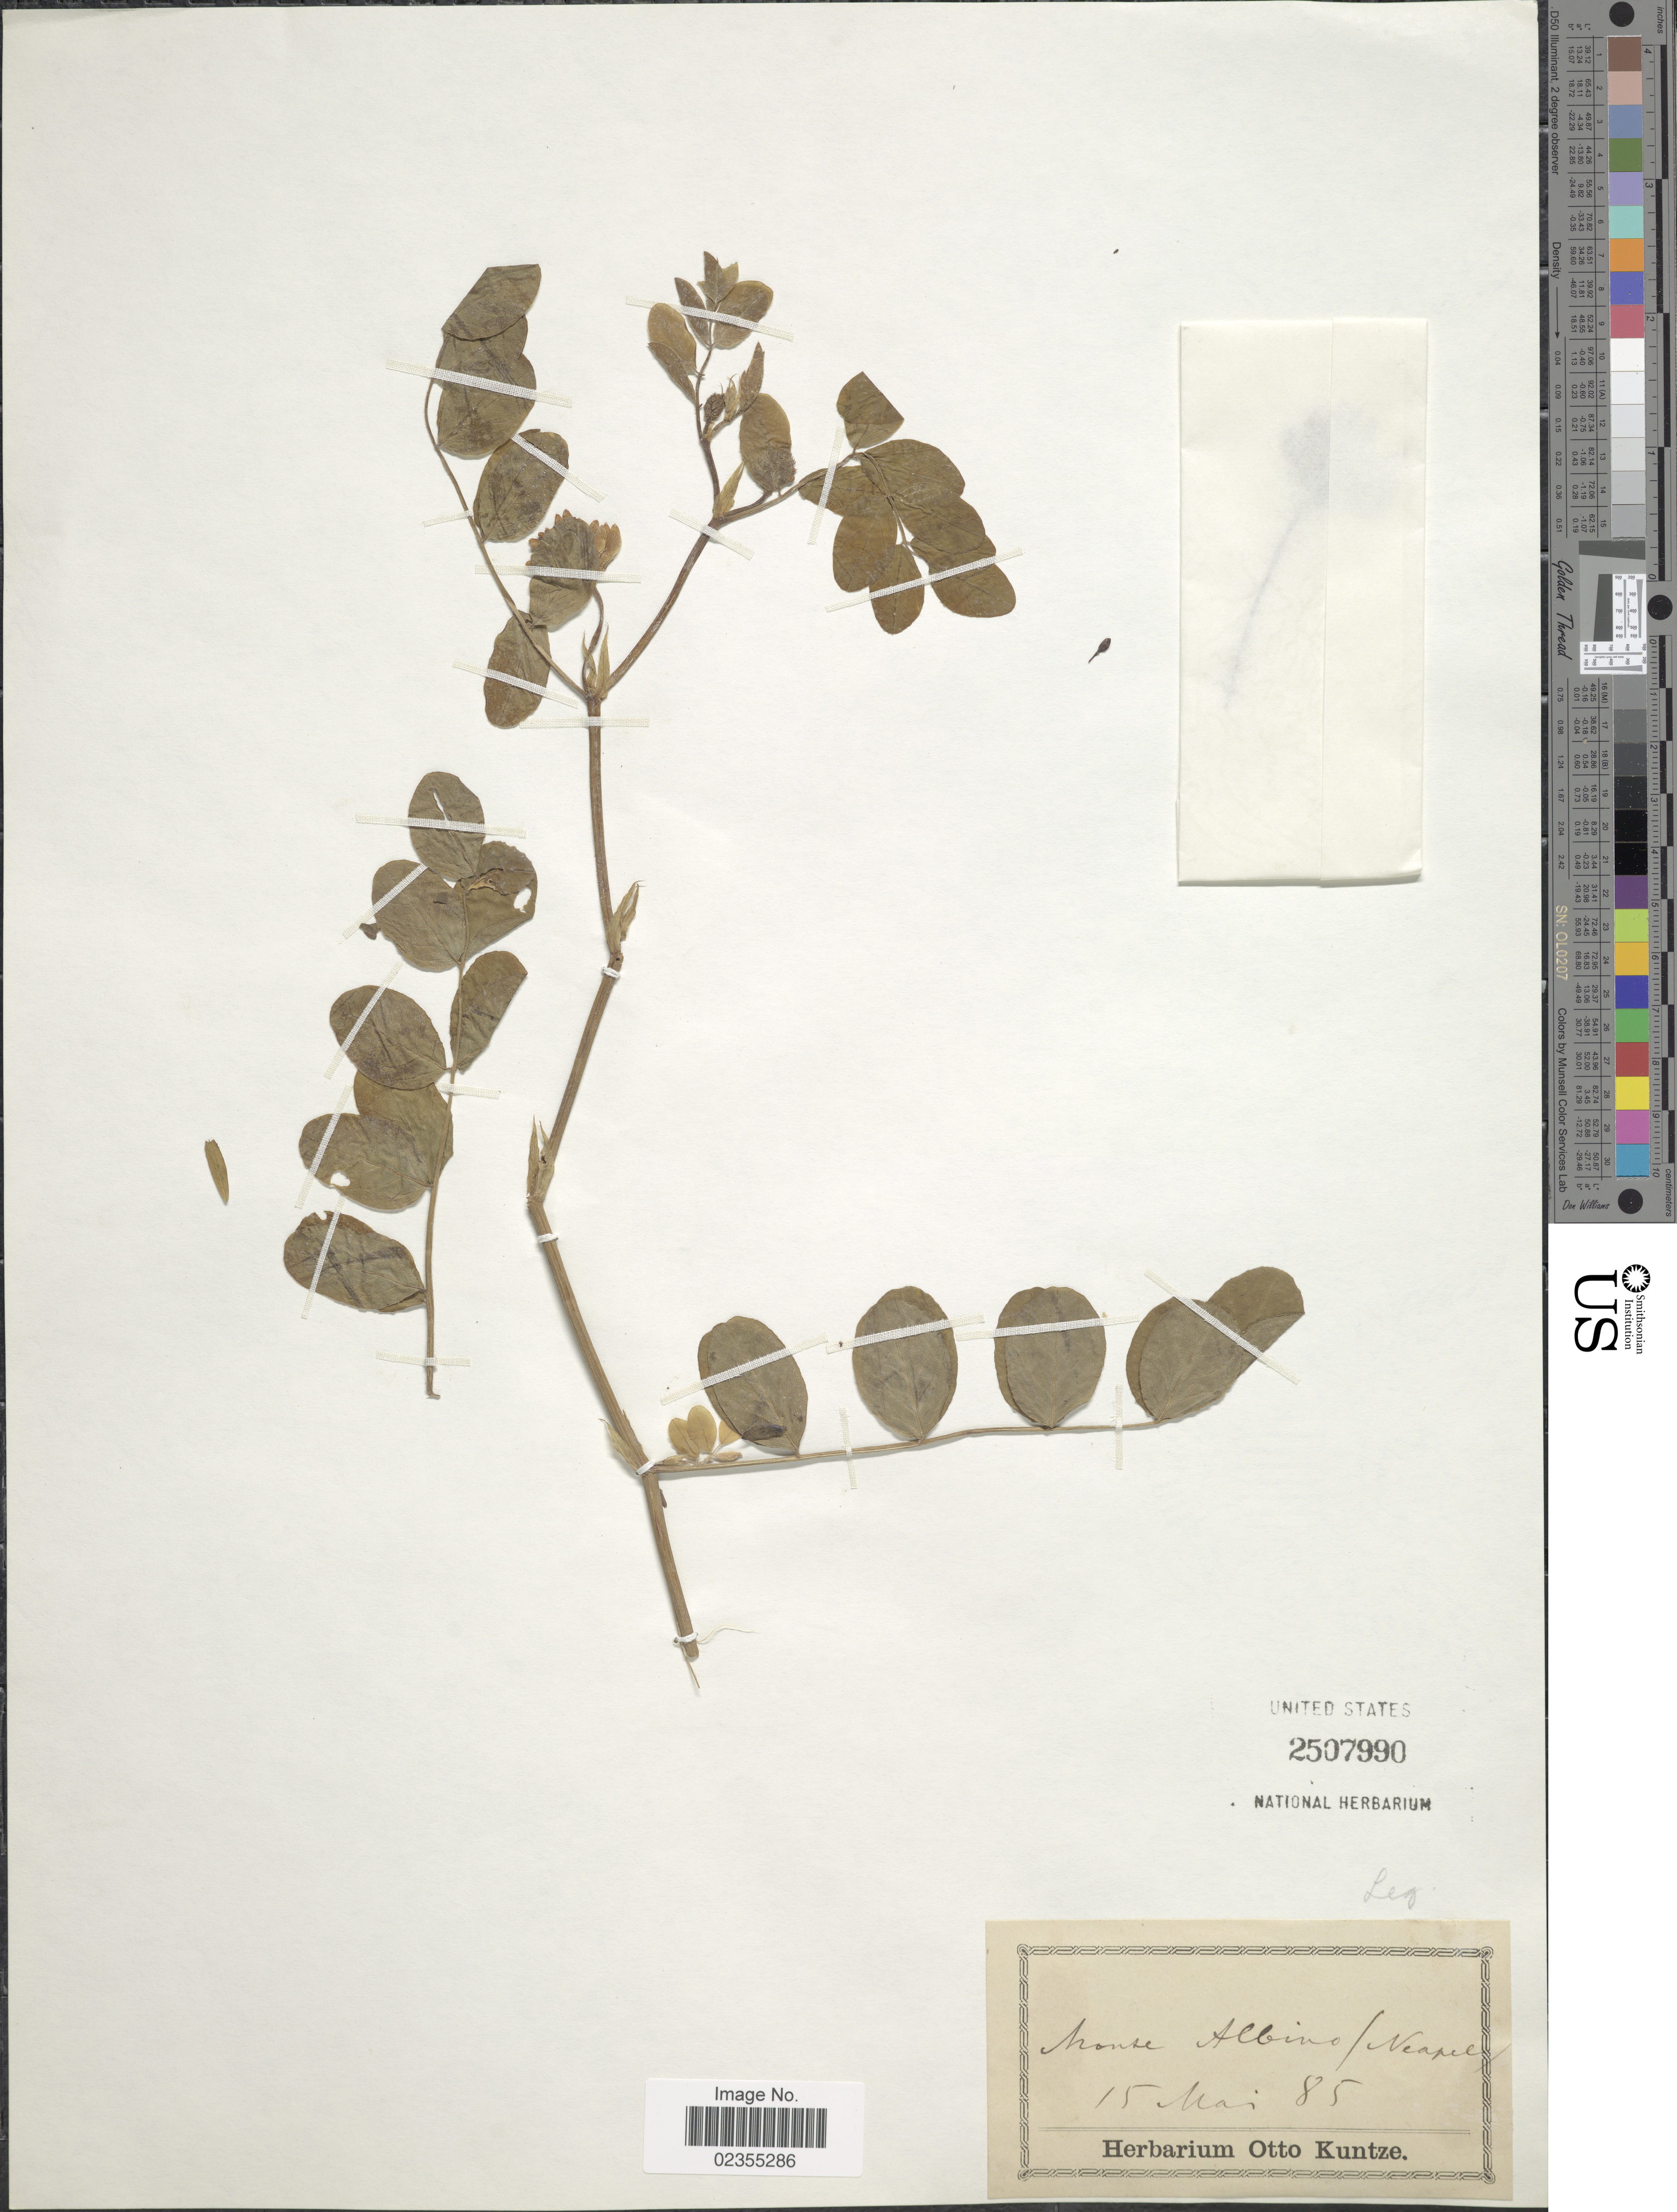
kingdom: Plantae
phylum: Tracheophyta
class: Magnoliopsida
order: Fabales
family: Fabaceae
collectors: ex herb. Otto Kuntze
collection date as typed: Transcribed d/m/y: 15/5/85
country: Italy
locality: Monte Albino (Neapel)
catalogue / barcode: US 2507991